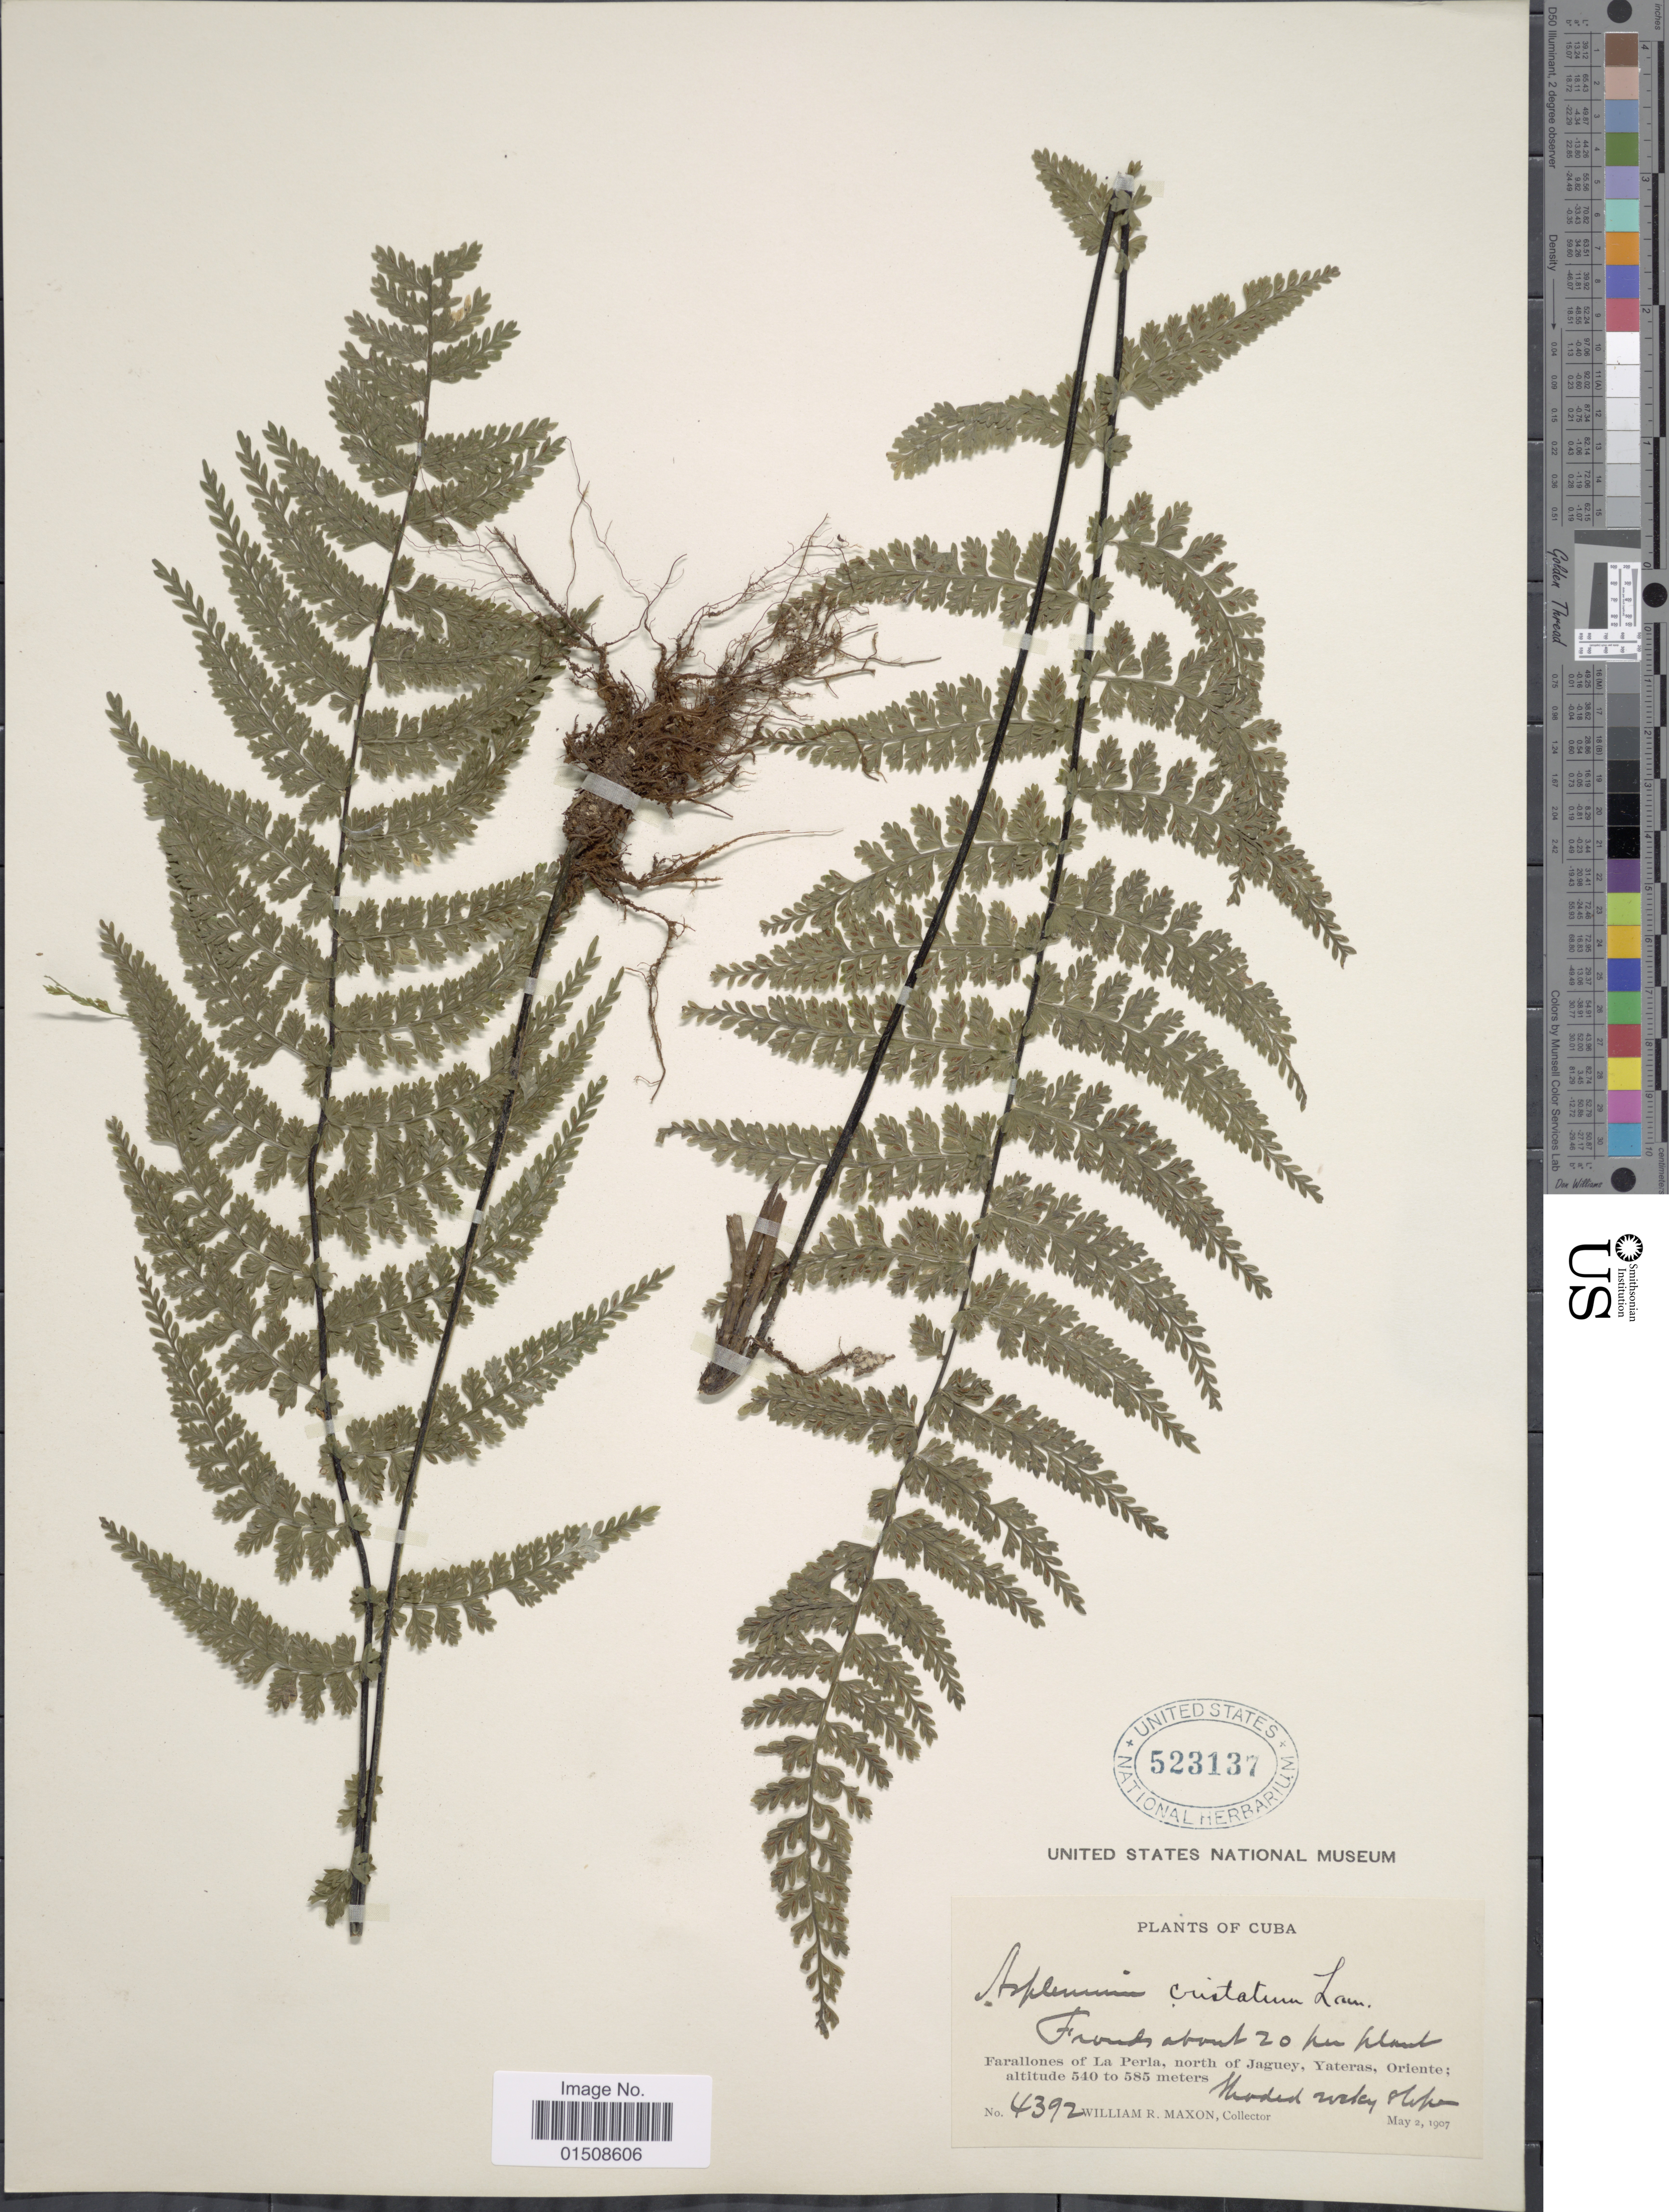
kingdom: Plantae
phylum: Tracheophyta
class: Polypodiopsida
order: Polypodiales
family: Aspleniaceae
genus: Asplenium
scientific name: Asplenium cristatum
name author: Lam.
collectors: W. R. Maxon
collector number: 4392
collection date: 1907-05-02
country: Cuba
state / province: Oriente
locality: Farallones of La Perla, north of Jaguey, Yateras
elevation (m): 540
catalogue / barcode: US 523137